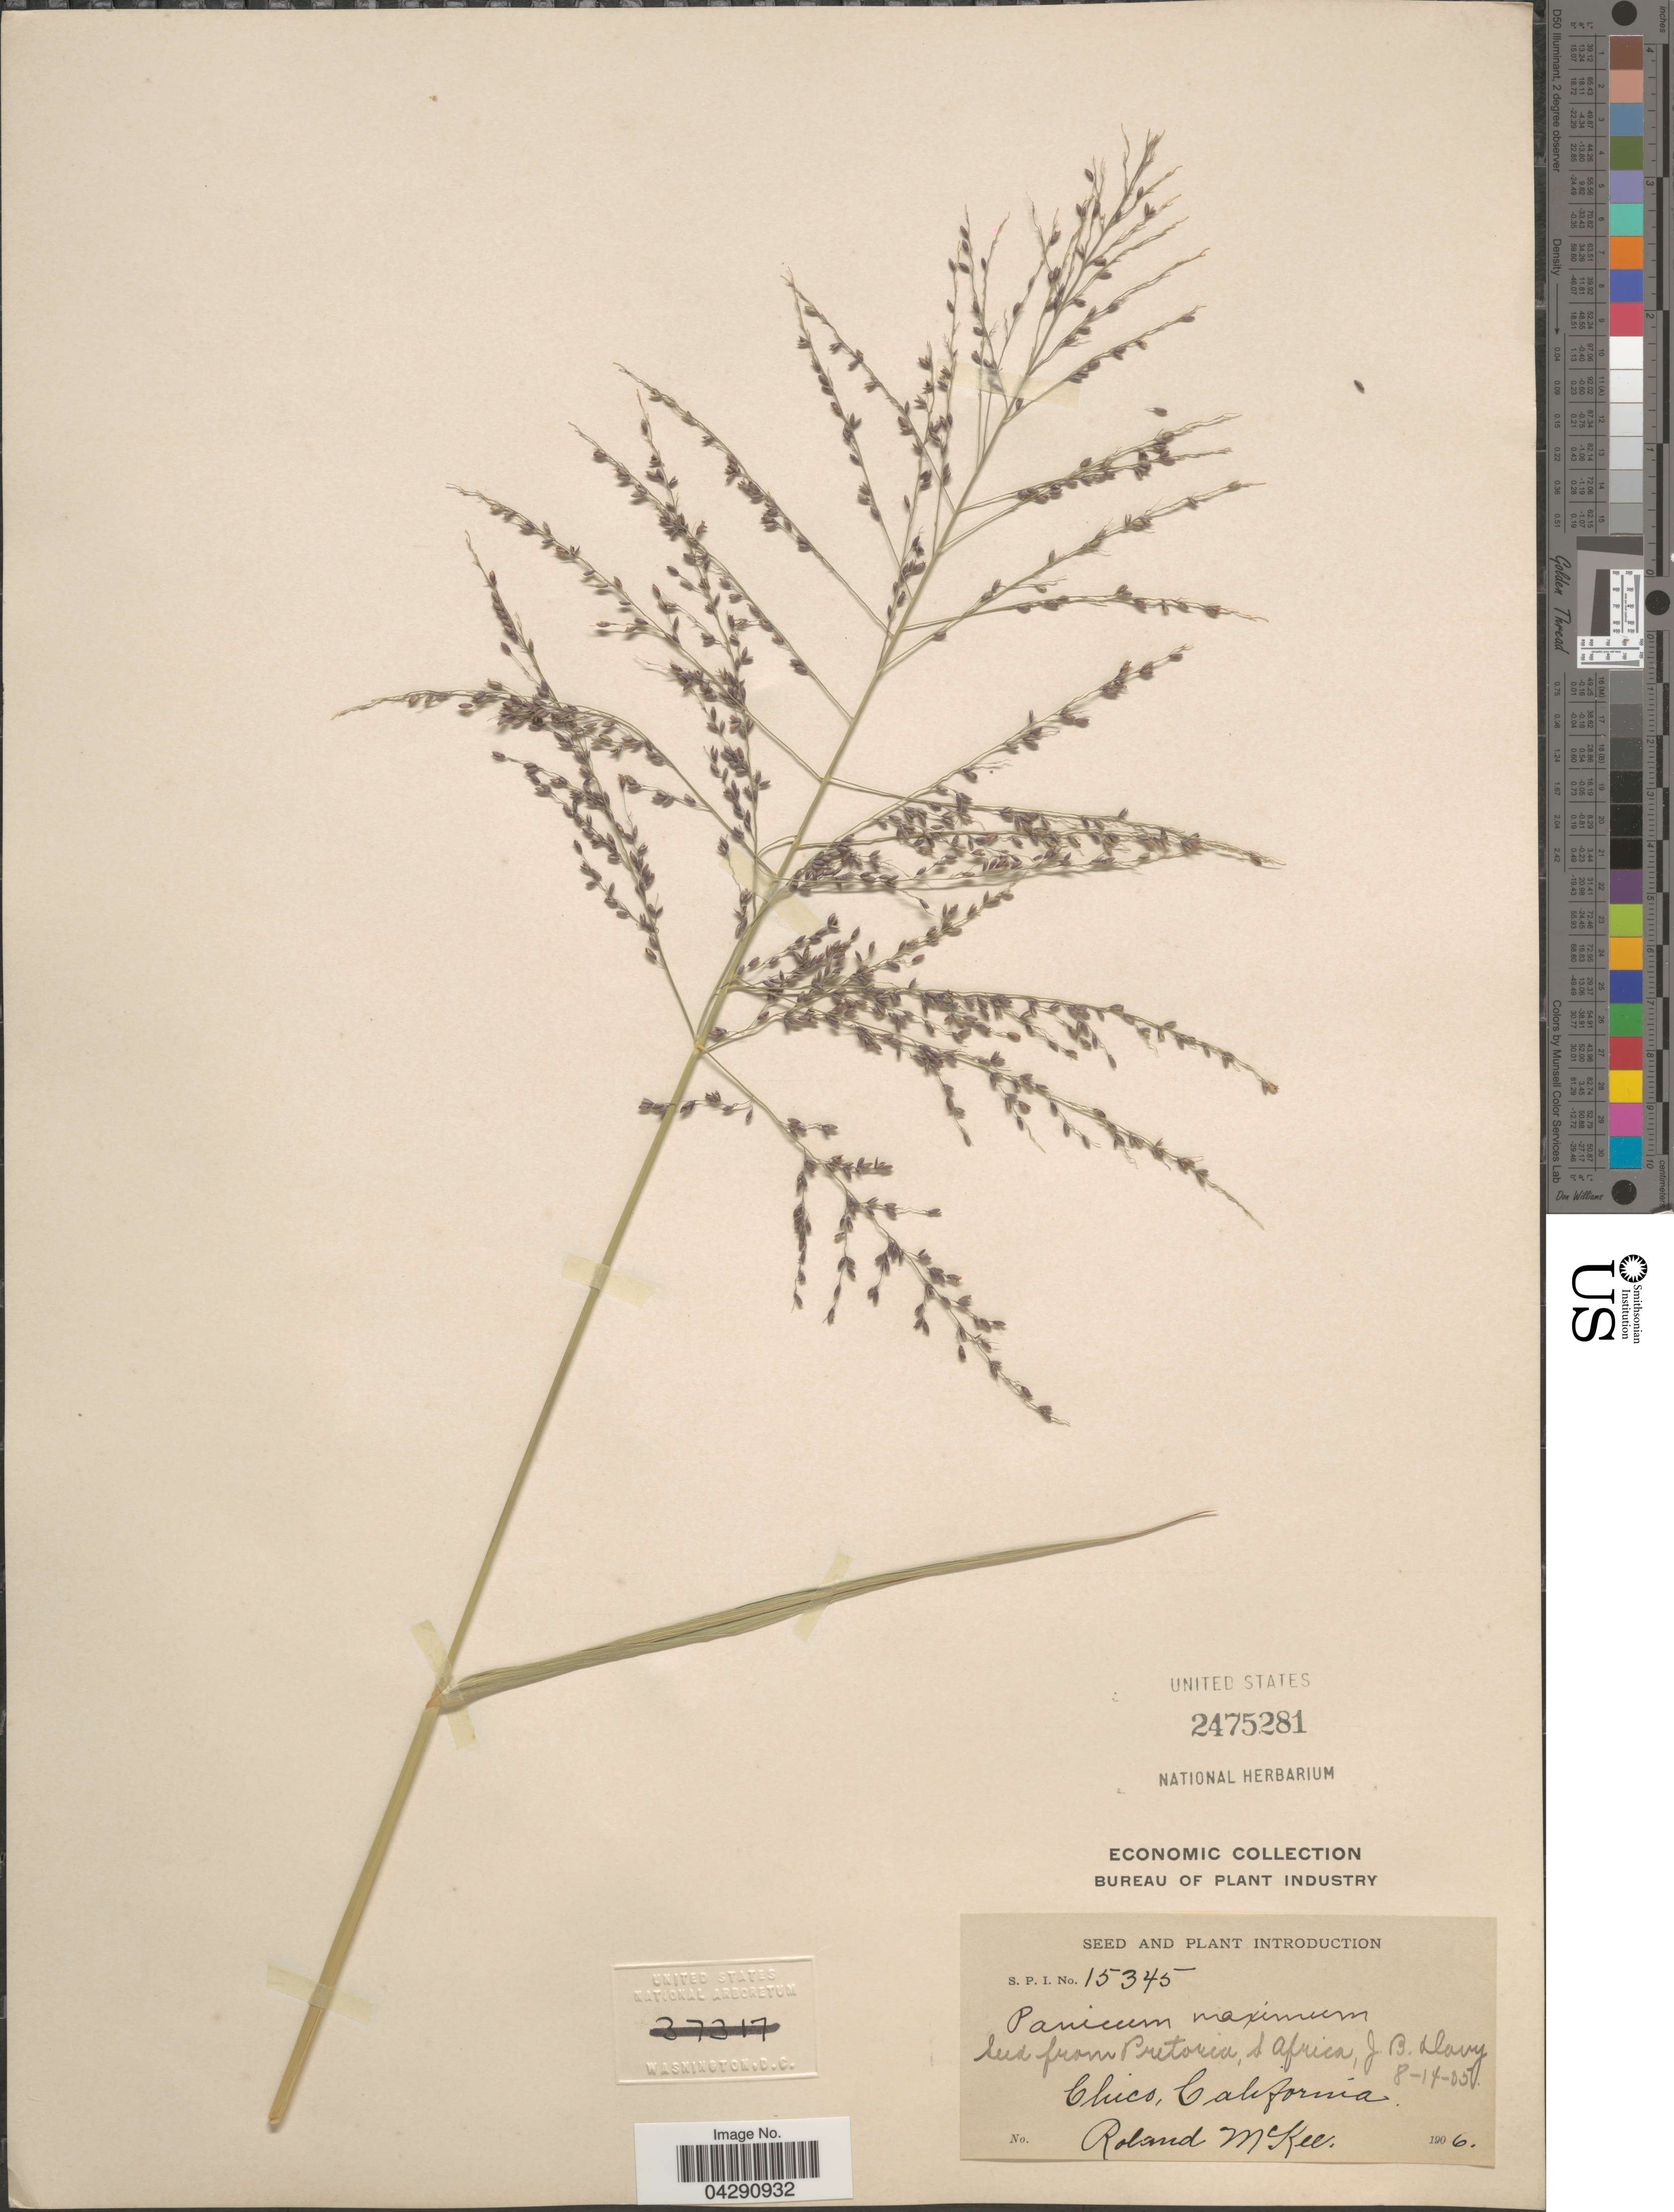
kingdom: Plantae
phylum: Tracheophyta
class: Liliopsida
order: Poales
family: Poaceae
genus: Megathyrsus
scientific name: Megathyrsus maximus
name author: (Jacq.) B.K. Simon & S.W.L. Jacobs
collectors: R. Mckee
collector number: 15345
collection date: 1906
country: United States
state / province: California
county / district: Butte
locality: Chico.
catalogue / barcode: US 2475281